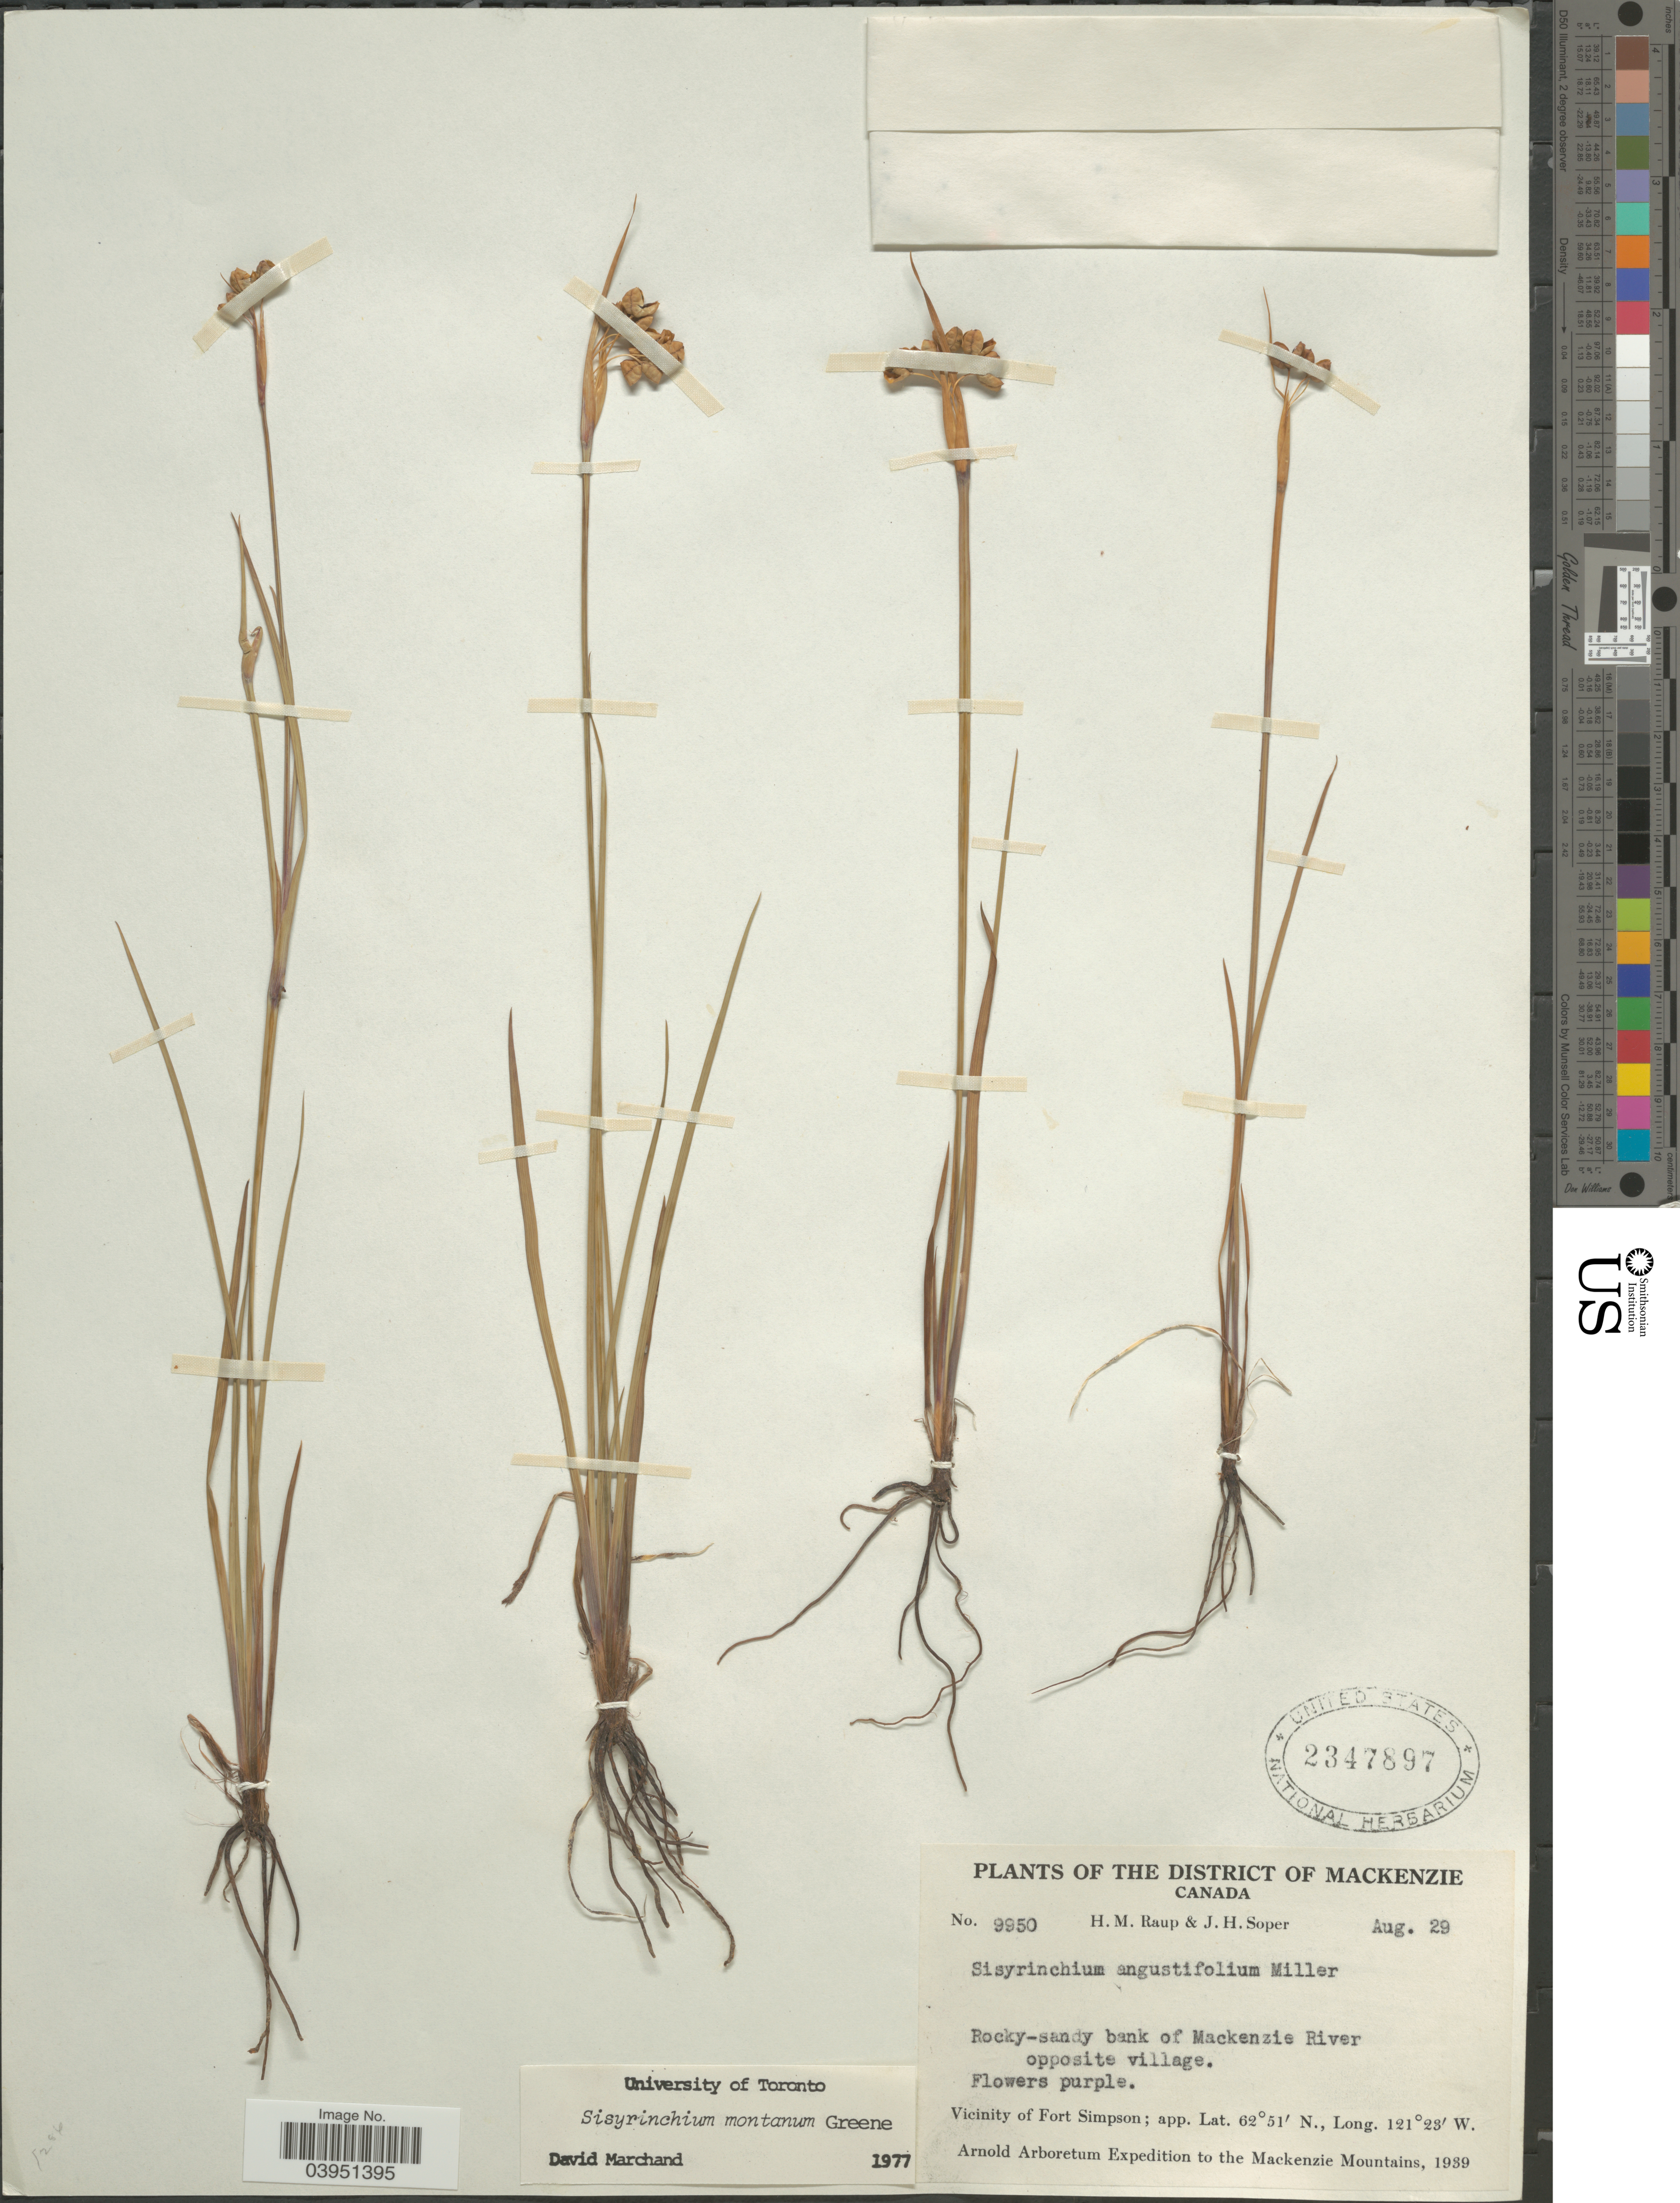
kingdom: Plantae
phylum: Tracheophyta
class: Liliopsida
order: Asparagales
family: Iridaceae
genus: Sisyrinchium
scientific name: Sisyrinchium montanum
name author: Greene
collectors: H. Raup & J. H. Soper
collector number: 9950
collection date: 1939-08-29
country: Canada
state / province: Northwest Territories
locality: The District of Mackenzie. Rocky-sandy bank of Mackenzie River opposite village. Vicinity of Fort Simpson. The Mackenzie Mountains.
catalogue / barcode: US 2347897